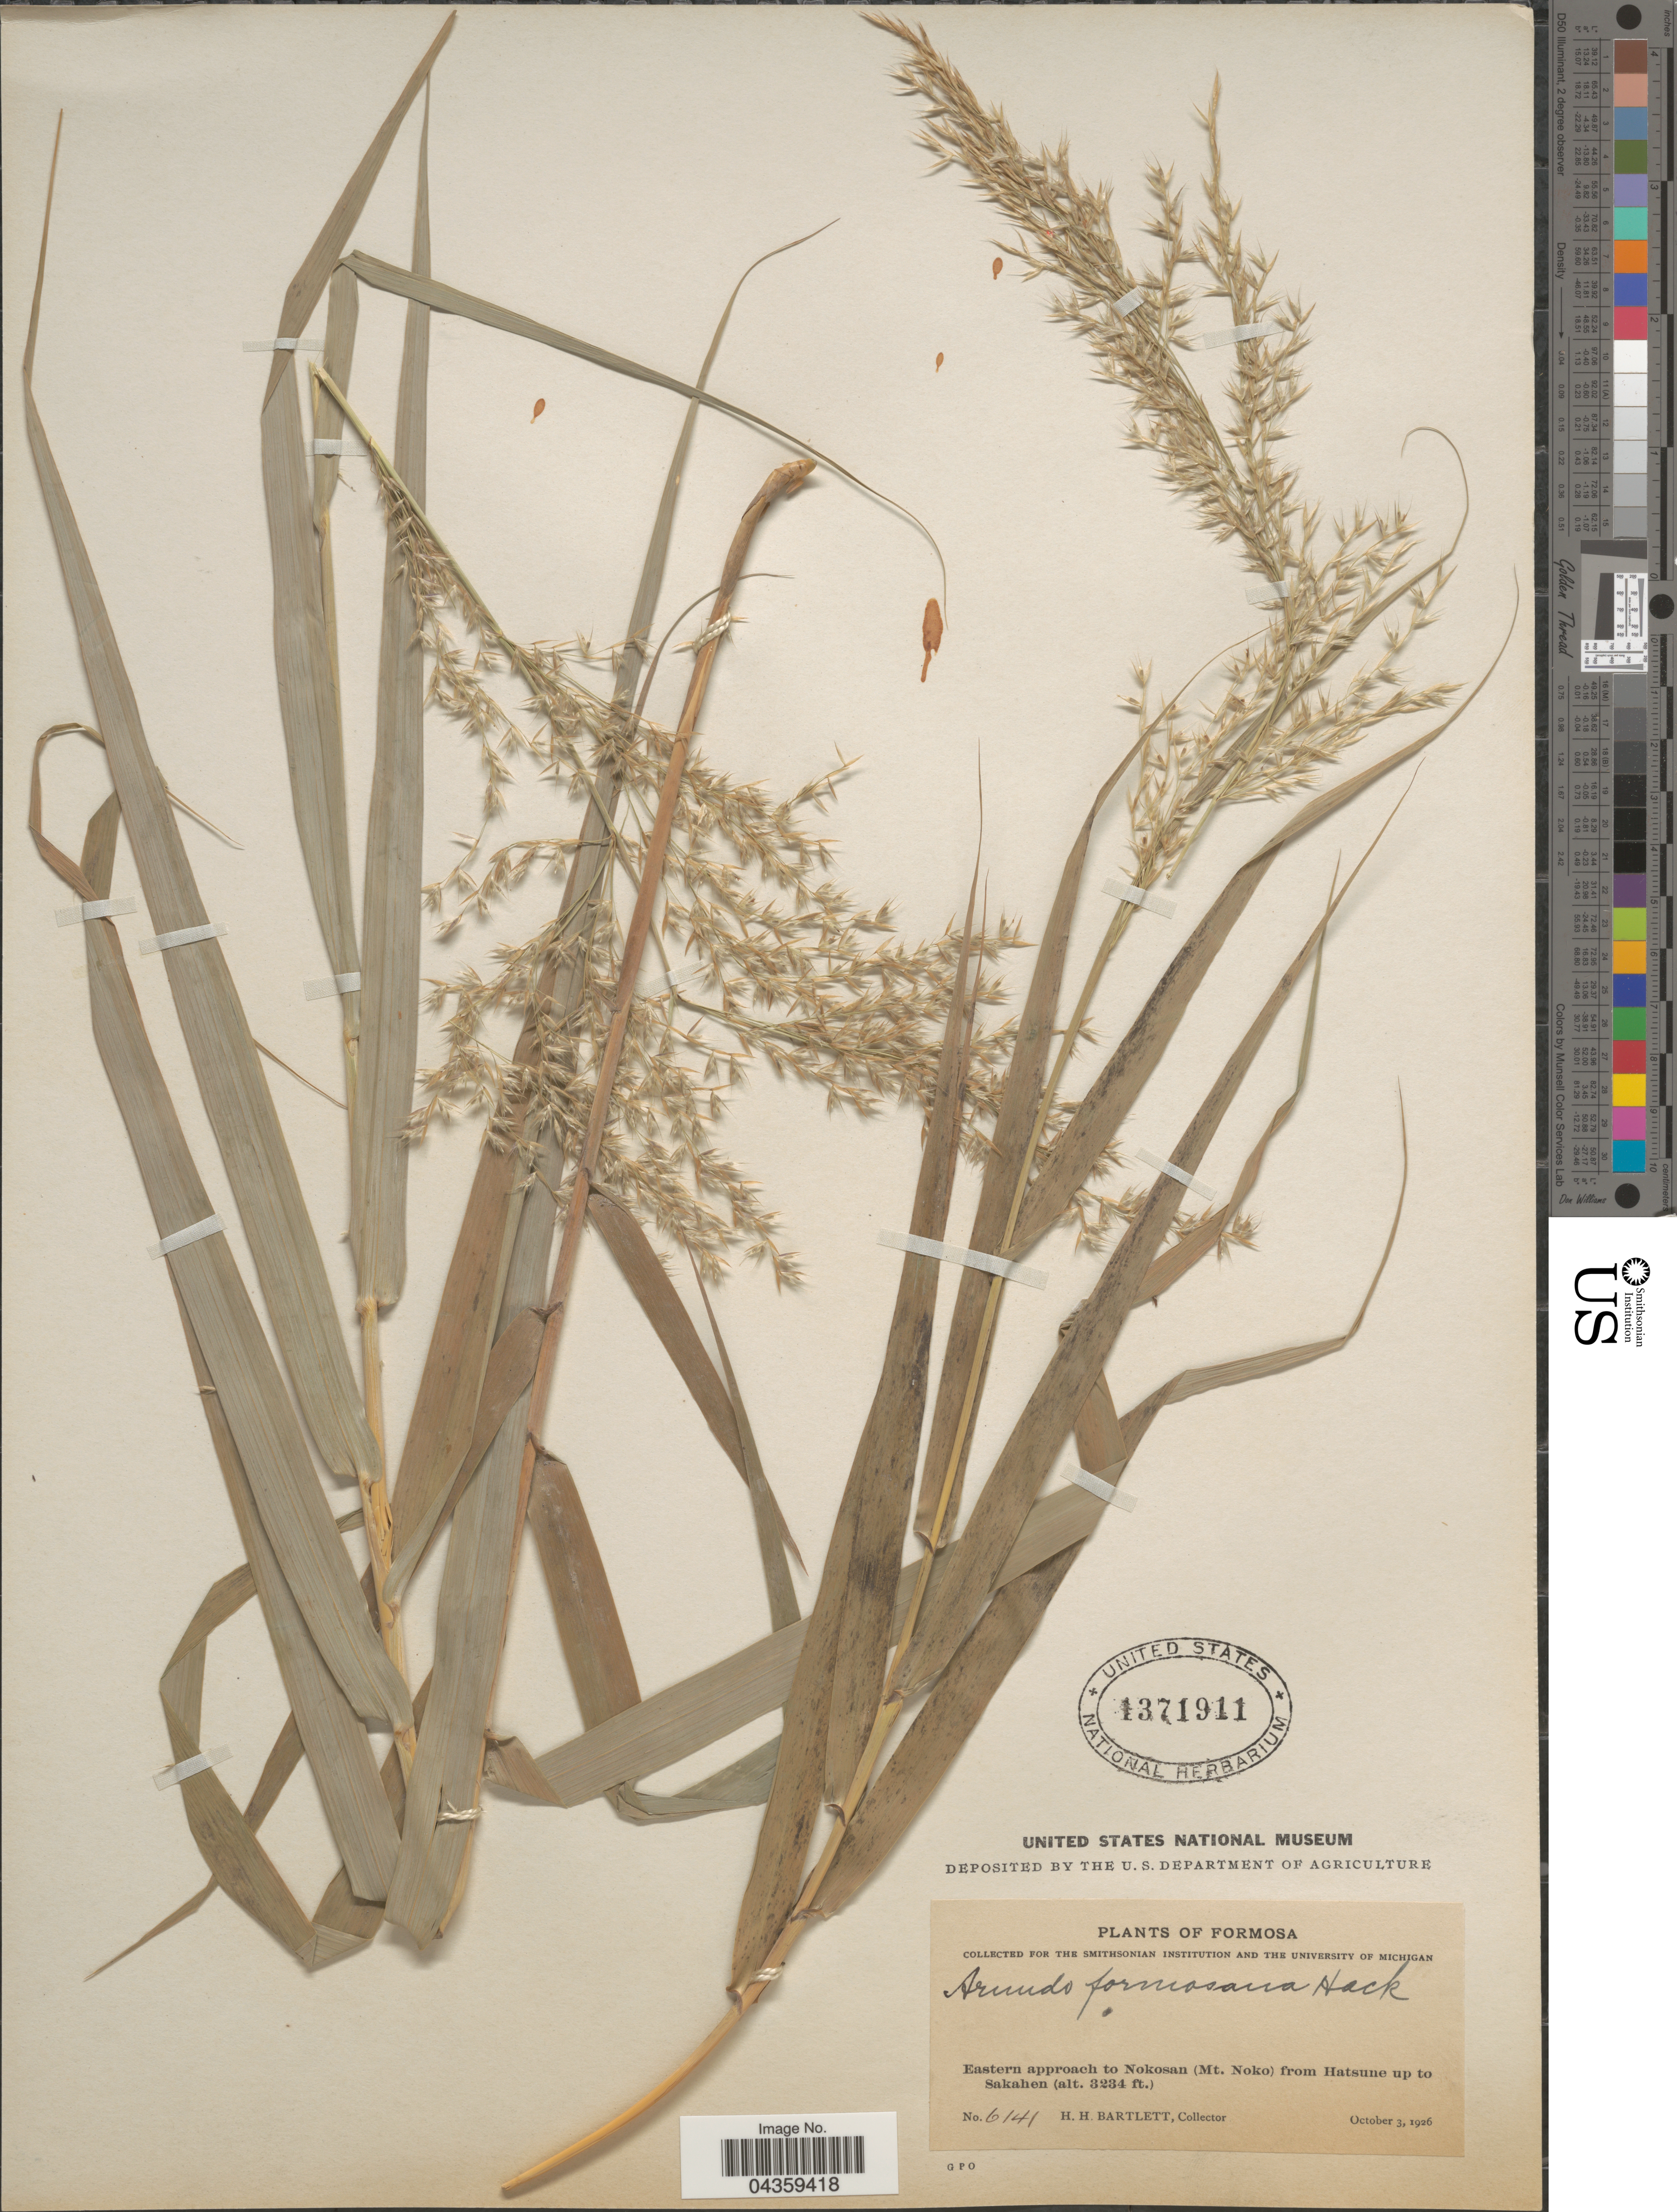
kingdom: Plantae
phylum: Tracheophyta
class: Liliopsida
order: Poales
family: Poaceae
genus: Arundo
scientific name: Arundo formosana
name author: Hack.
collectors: H. H. Bartlett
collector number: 6141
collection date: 1926-10-03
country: Taiwan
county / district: Hualien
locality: Formosa. Eastern approach to Nokosan (Mt. Noko) from Hatsune up to Sakahen.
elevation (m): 986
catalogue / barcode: US 1371911